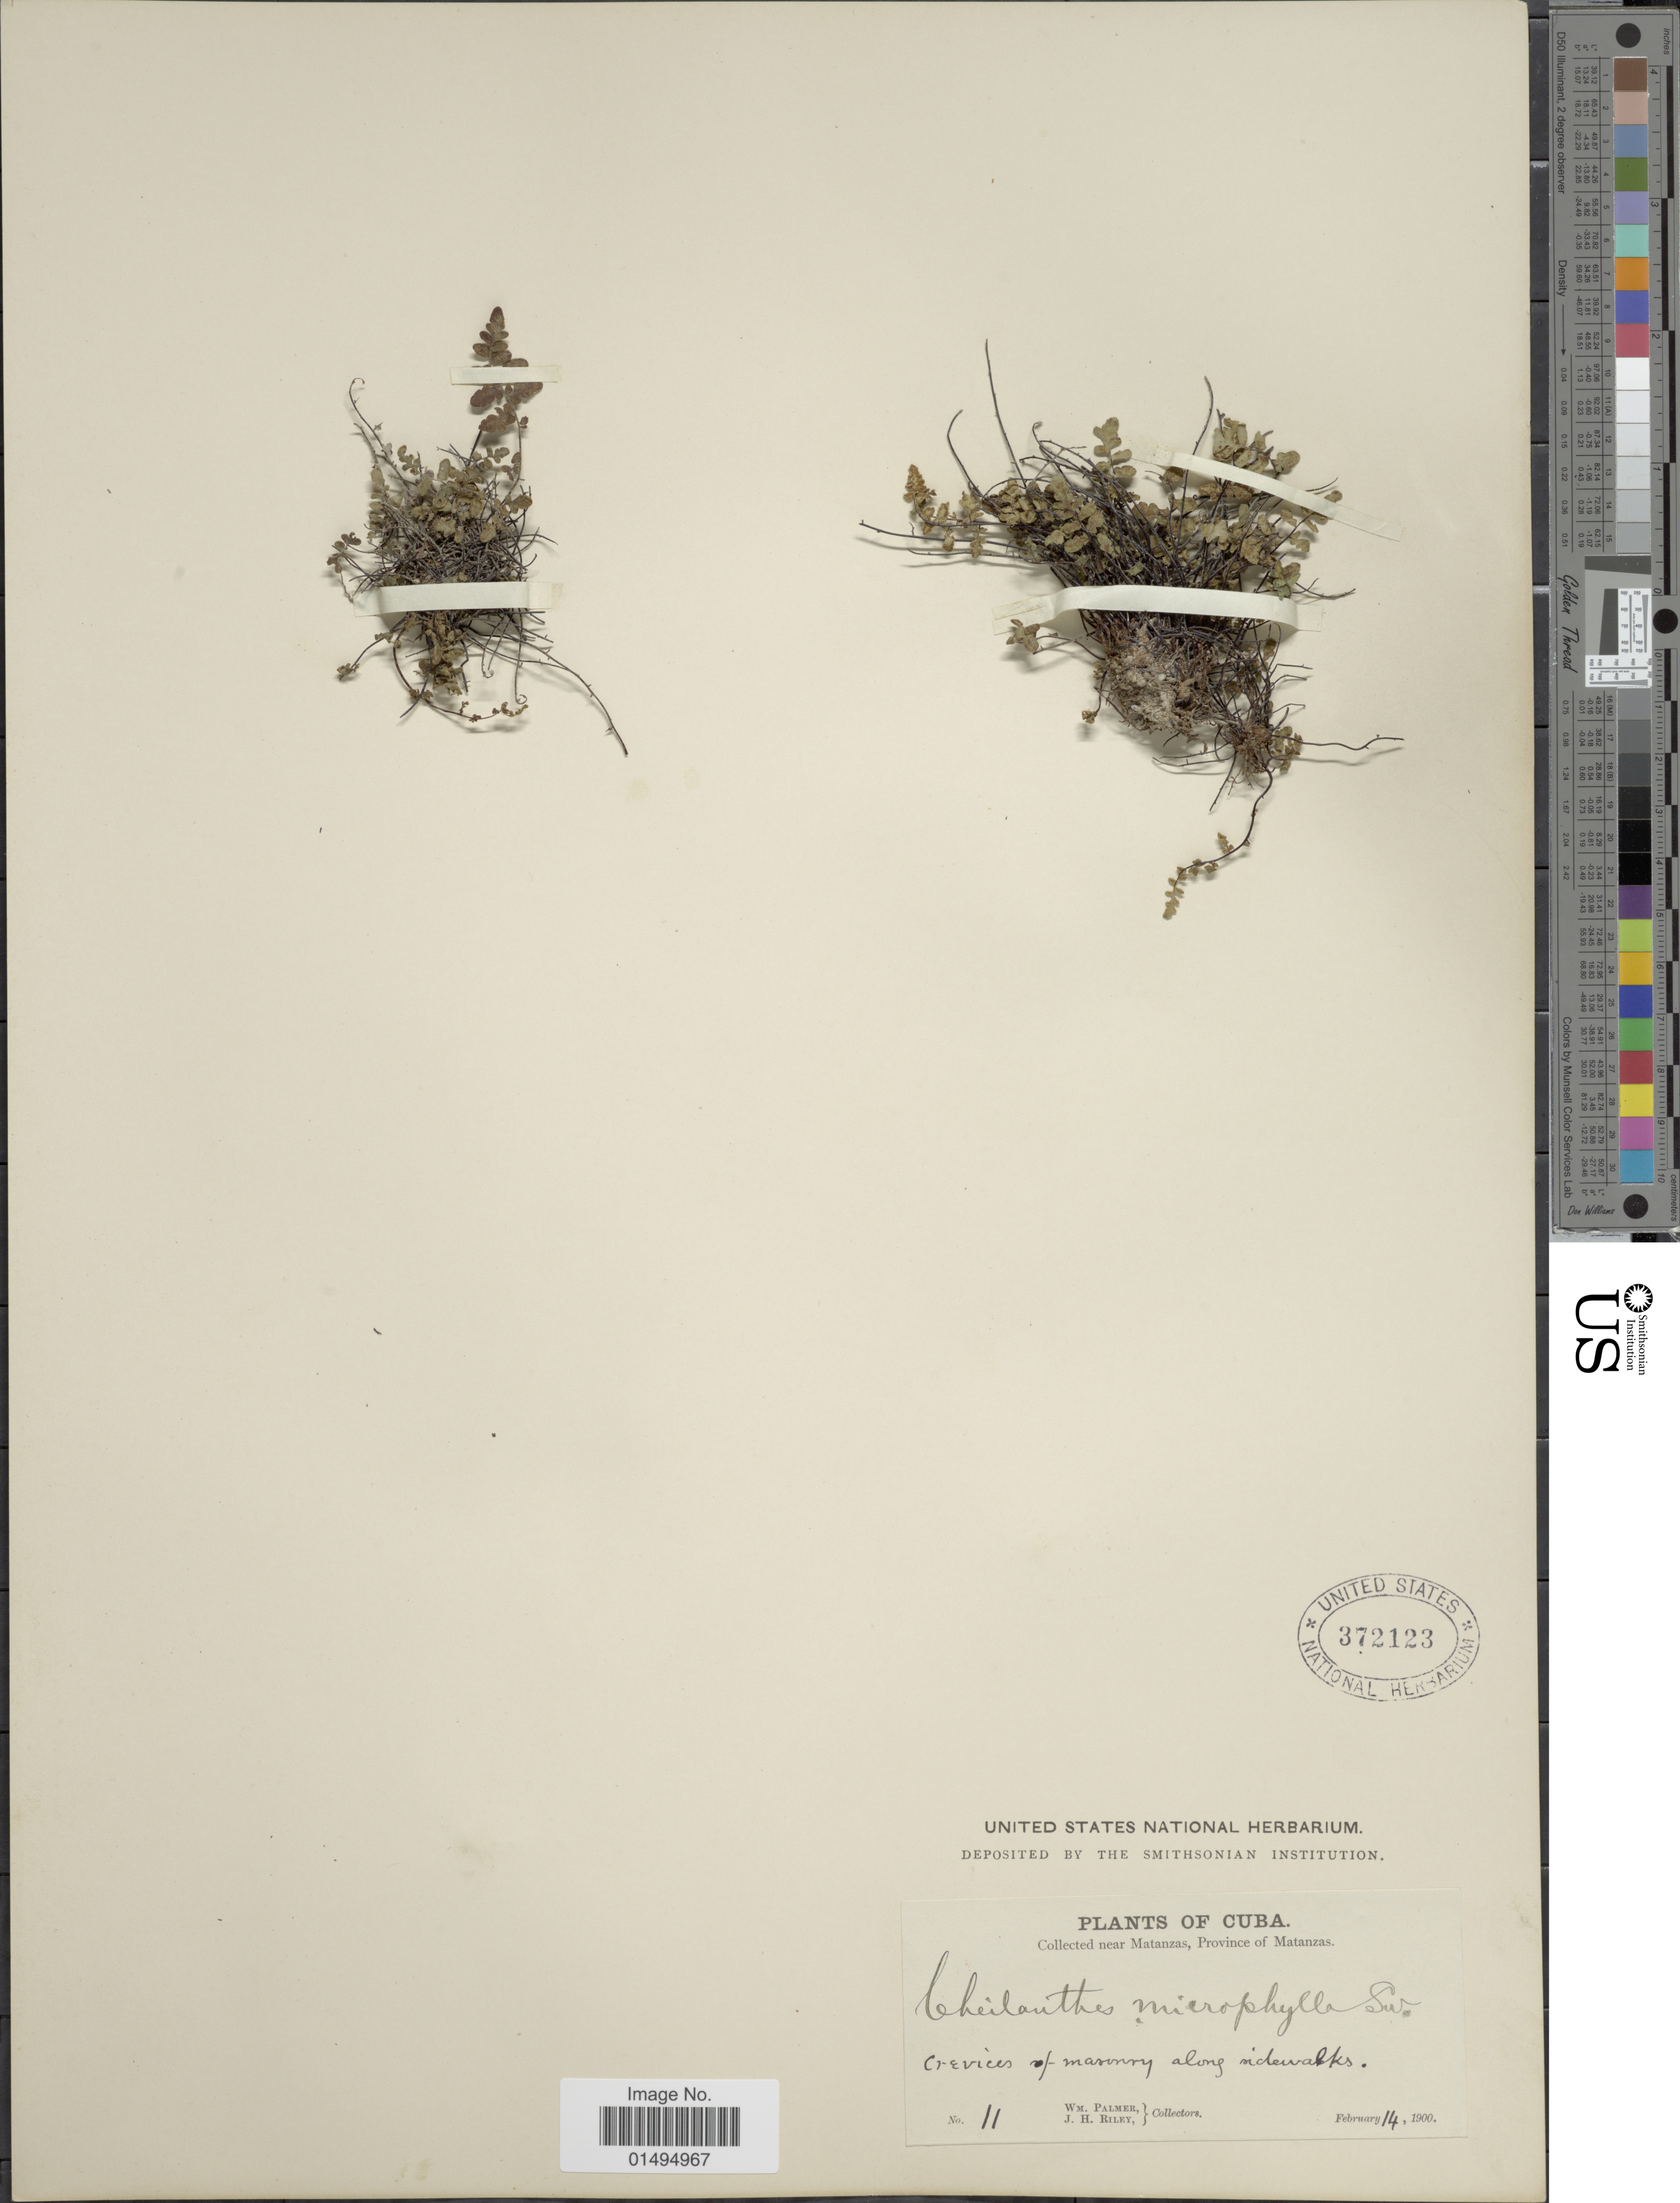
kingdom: Plantae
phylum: Tracheophyta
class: Polypodiopsida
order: Polypodiales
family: Pteridaceae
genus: Myriopteris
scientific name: Myriopteris microphylla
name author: (Sw.) Grusz & Windham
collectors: W. Palmer & J. H. Riley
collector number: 11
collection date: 1900-02-14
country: Cuba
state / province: Matanzas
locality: Near Matanzas, Province of Matanzas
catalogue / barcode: US 372123